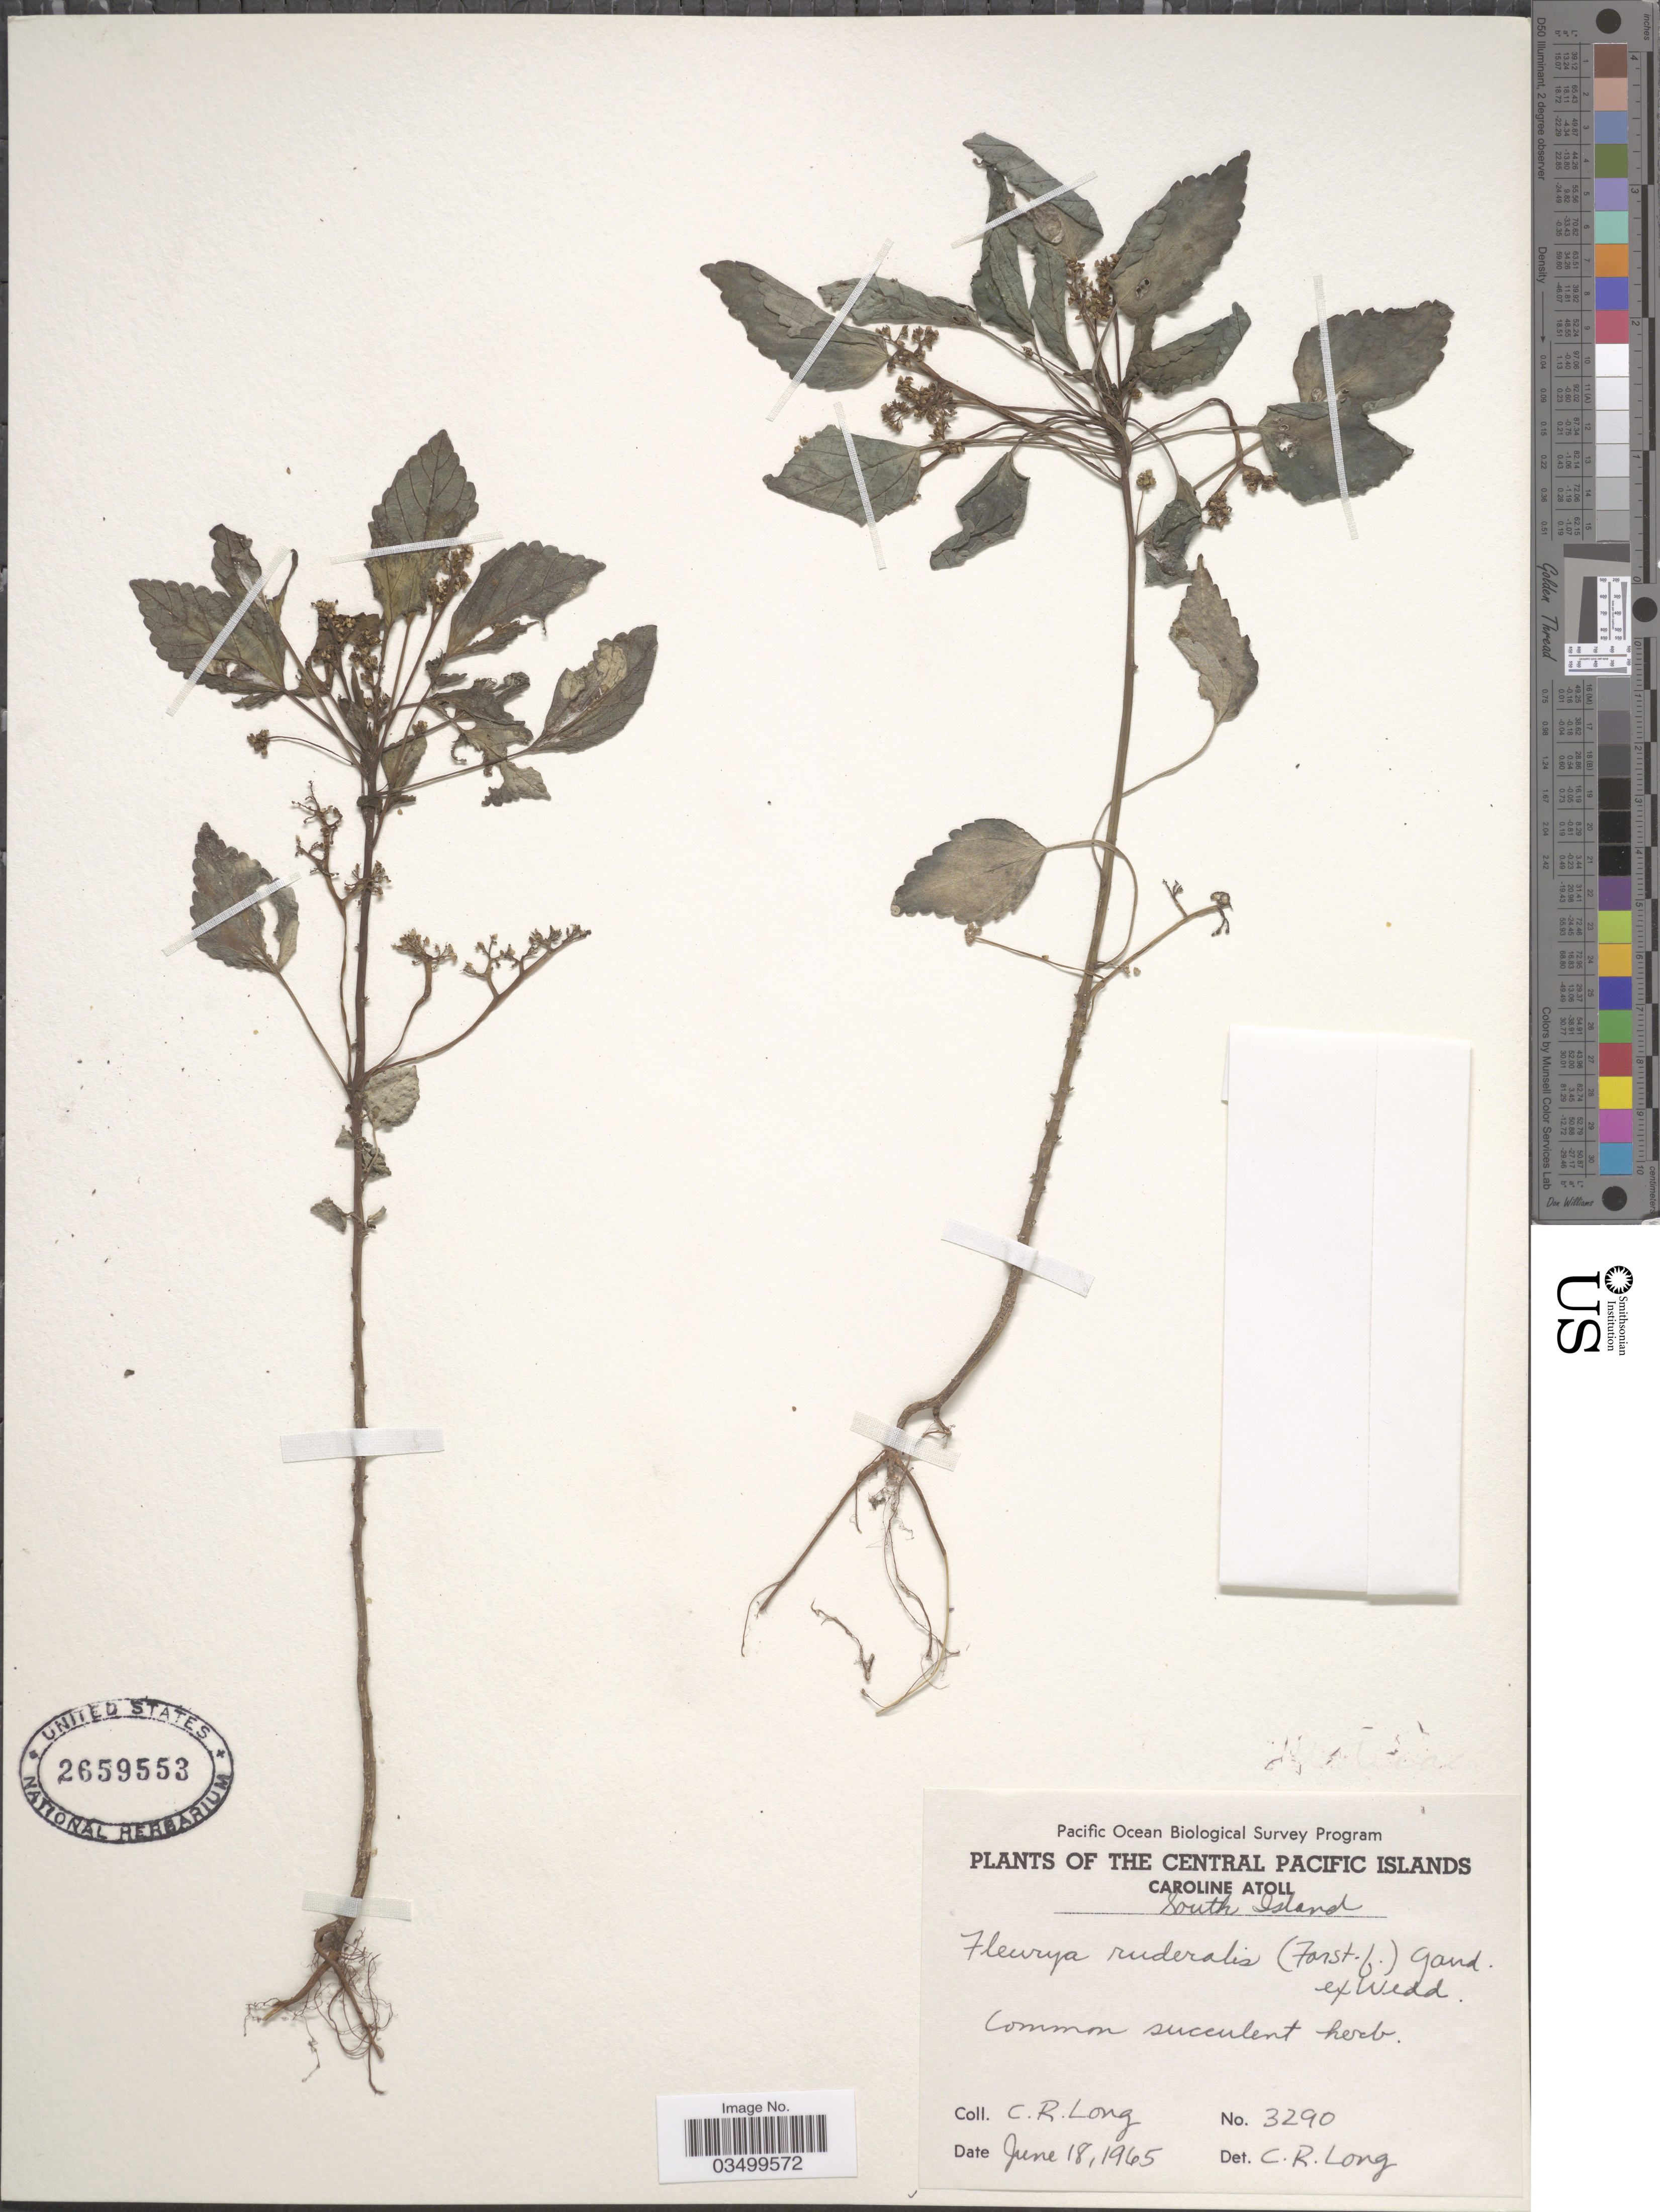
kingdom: Plantae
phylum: Tracheophyta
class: Magnoliopsida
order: Rosales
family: Urticaceae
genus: Laportea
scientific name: Laportea ruderalis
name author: (G. Forst.) Chew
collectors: C. R. Long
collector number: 3290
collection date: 1965-06-18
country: Kiribati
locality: Central Pacific Islands. Caroline Atoll. South Island.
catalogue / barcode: US 2659553